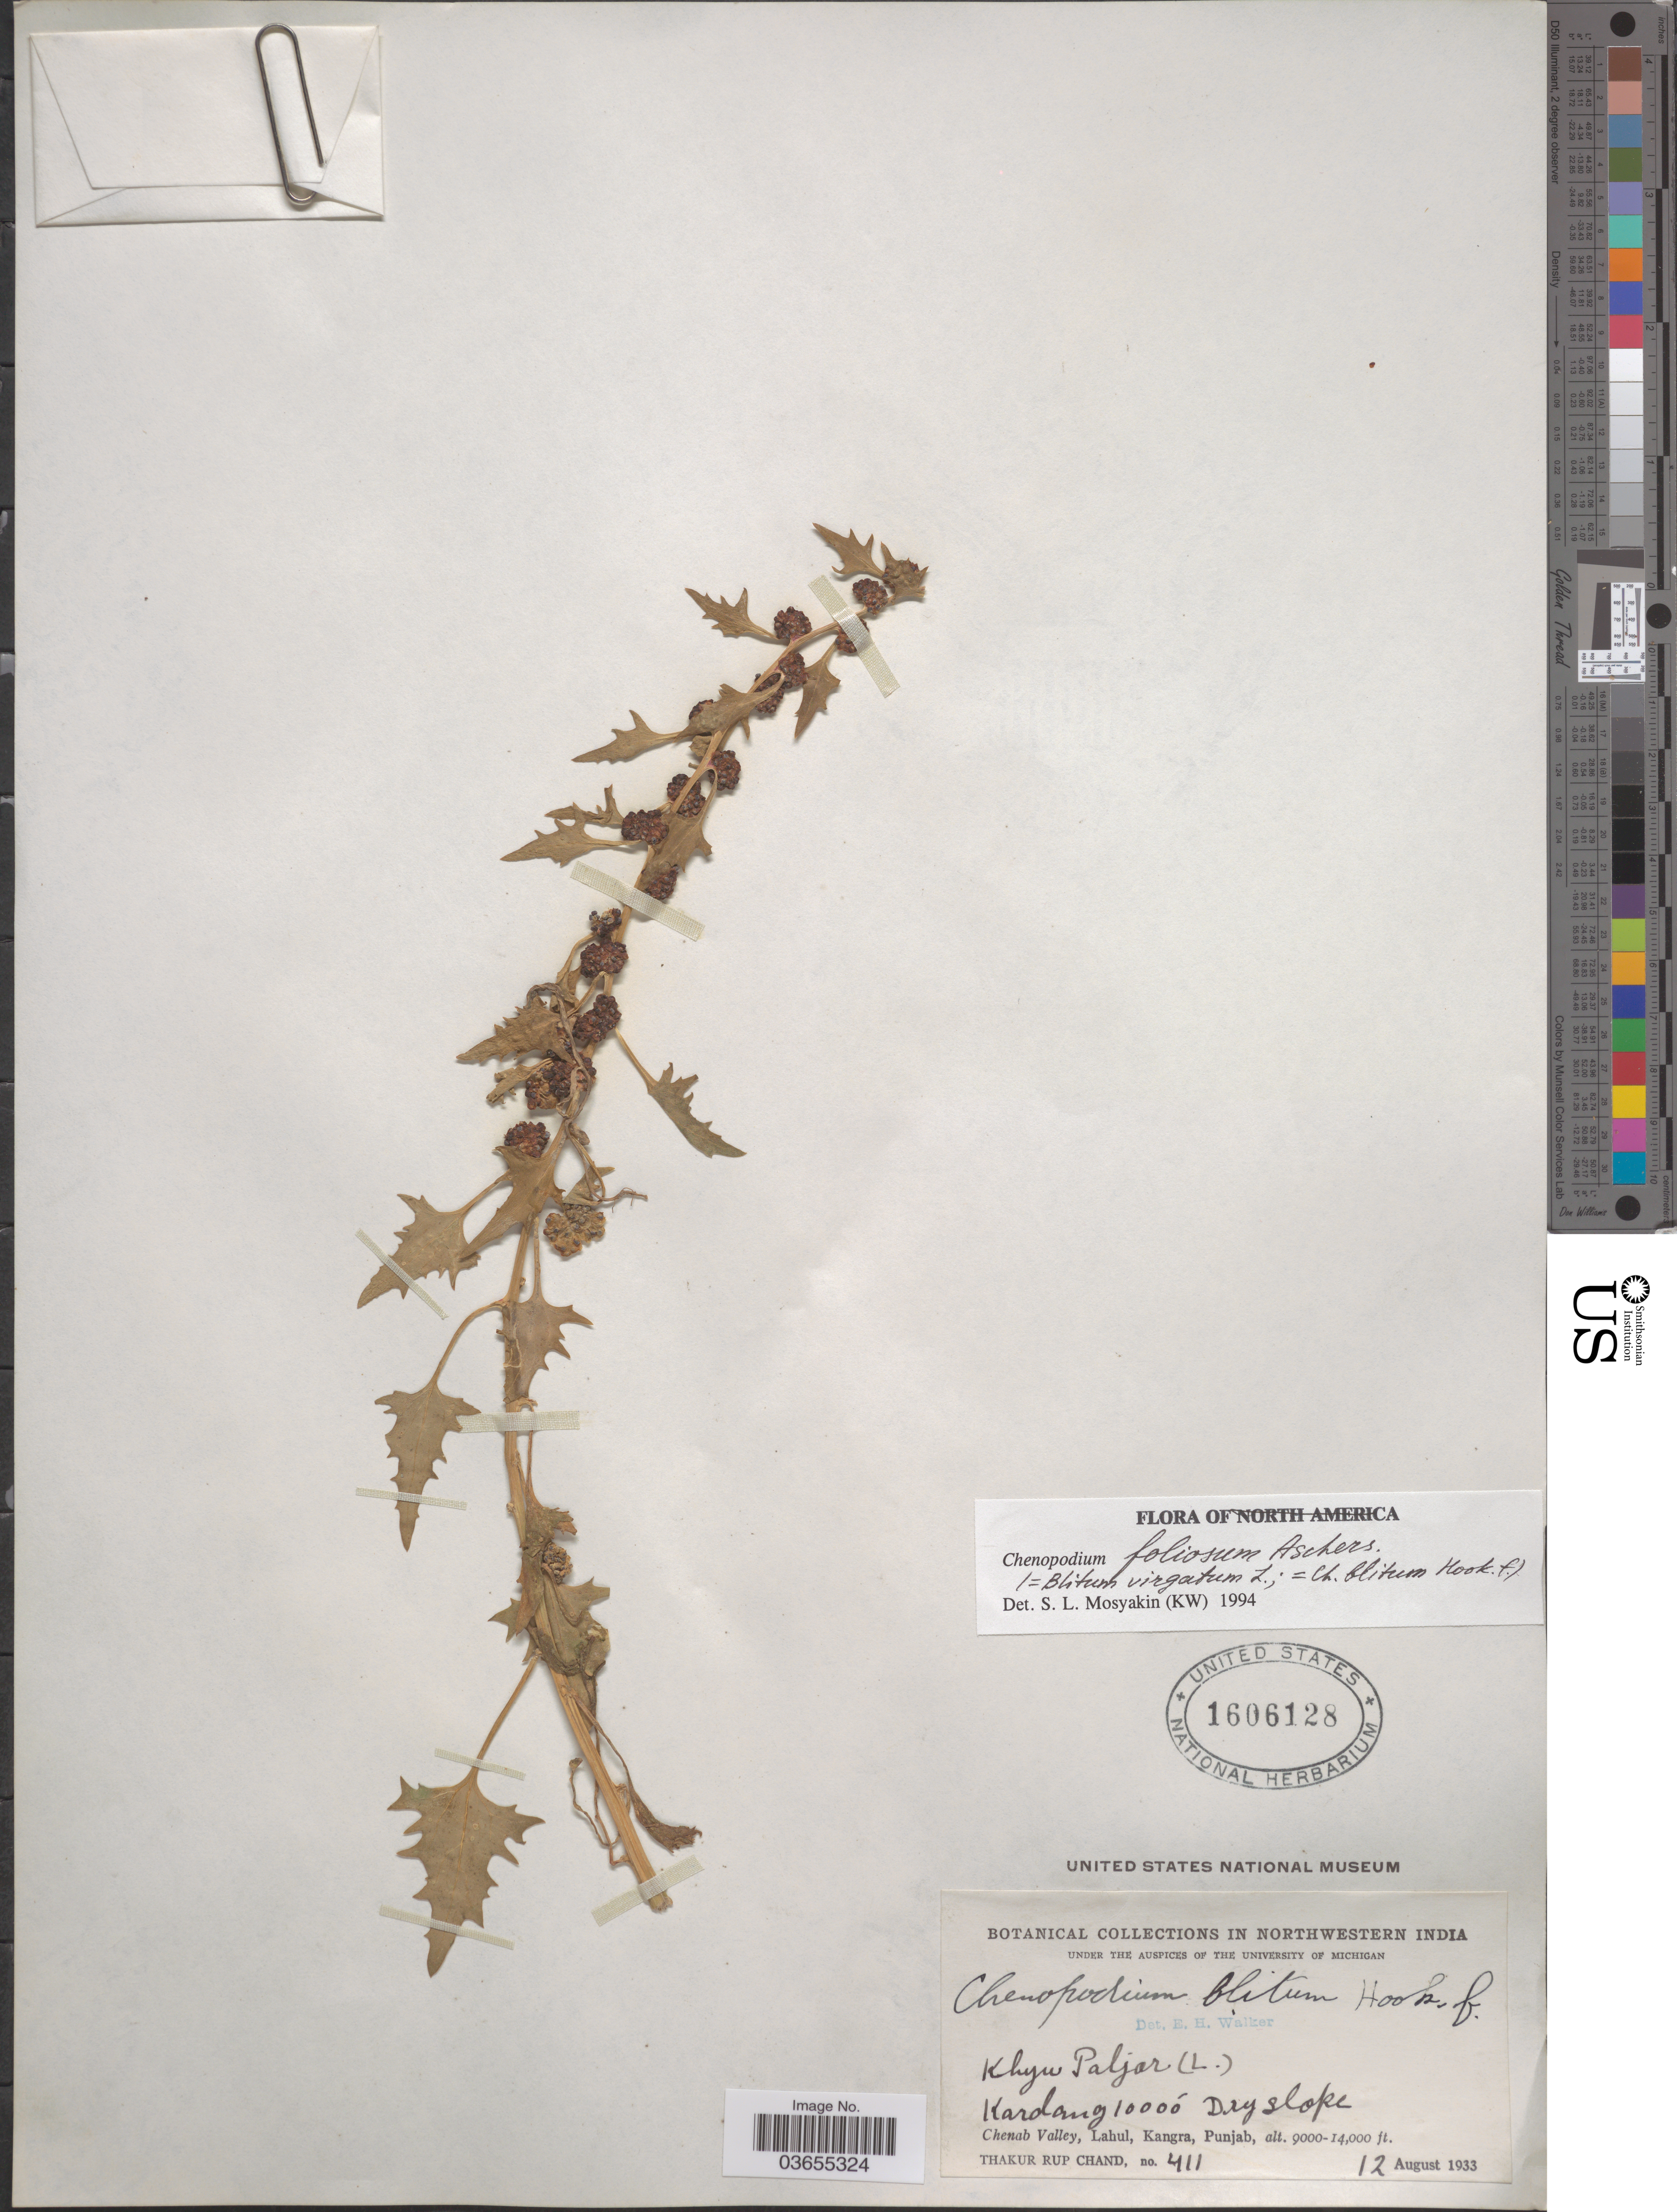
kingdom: Plantae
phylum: Tracheophyta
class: Magnoliopsida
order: Caryophyllales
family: Amaranthaceae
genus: Chenopodium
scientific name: Chenopodium foliosum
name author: Asch.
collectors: T. R. Chand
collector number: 411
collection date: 1933-08-12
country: India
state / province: Punjab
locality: Northwestern India. Kardang. Chenab Valley, Lahul, Kangra.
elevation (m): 3048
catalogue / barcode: US 1606128